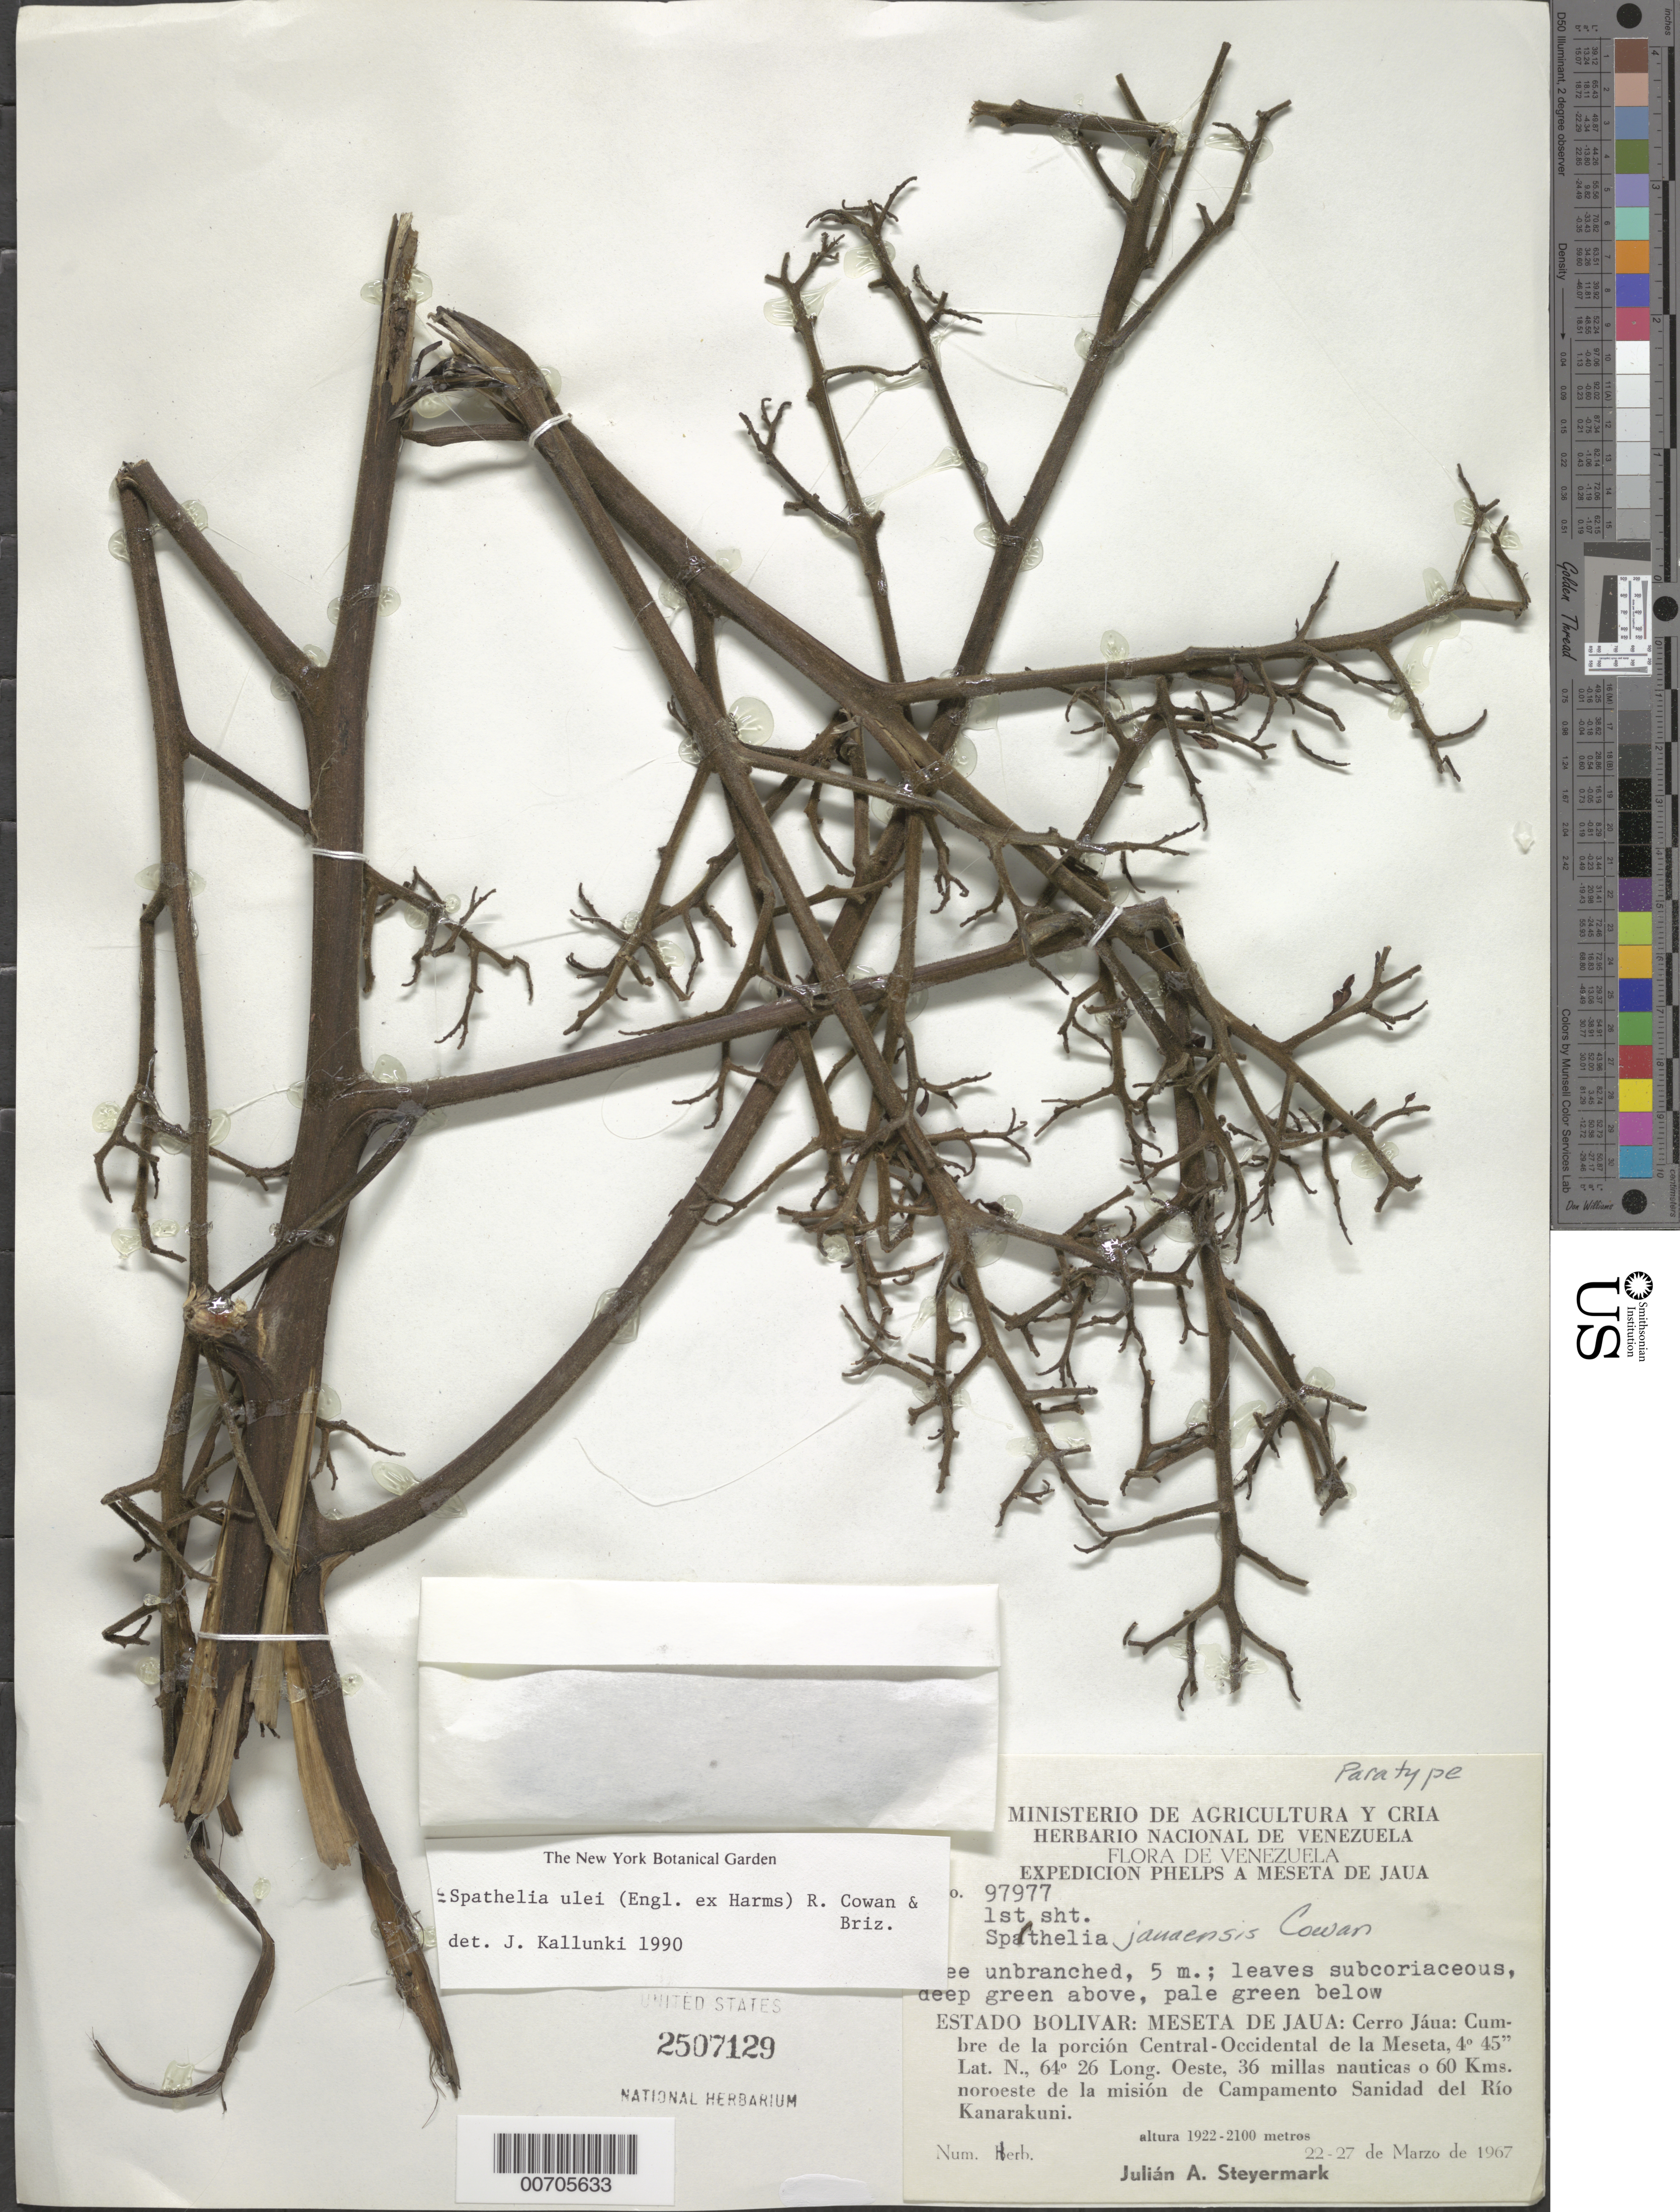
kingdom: Plantae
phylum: Tracheophyta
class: Magnoliopsida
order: Sapindales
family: Rutaceae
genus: Sohnreyia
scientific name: Sohnreyia ulei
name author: (Engl. ex Harms) Appelhans & Kessler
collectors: J. Steyermark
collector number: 97977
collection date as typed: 22-Mar-67 to 27-Mar-67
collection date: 1967-03-22/1967-03-27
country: Venezuela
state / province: Bolívar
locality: Meseta del Jaua: Cerro Jáua, cumbre de la porcion Central-Occidental de la Meseta, 36 millas nauticas o 60 km NO de la mision de Campamento Sanidad del Río Kanarakuni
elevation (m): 1922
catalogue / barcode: US 2507129